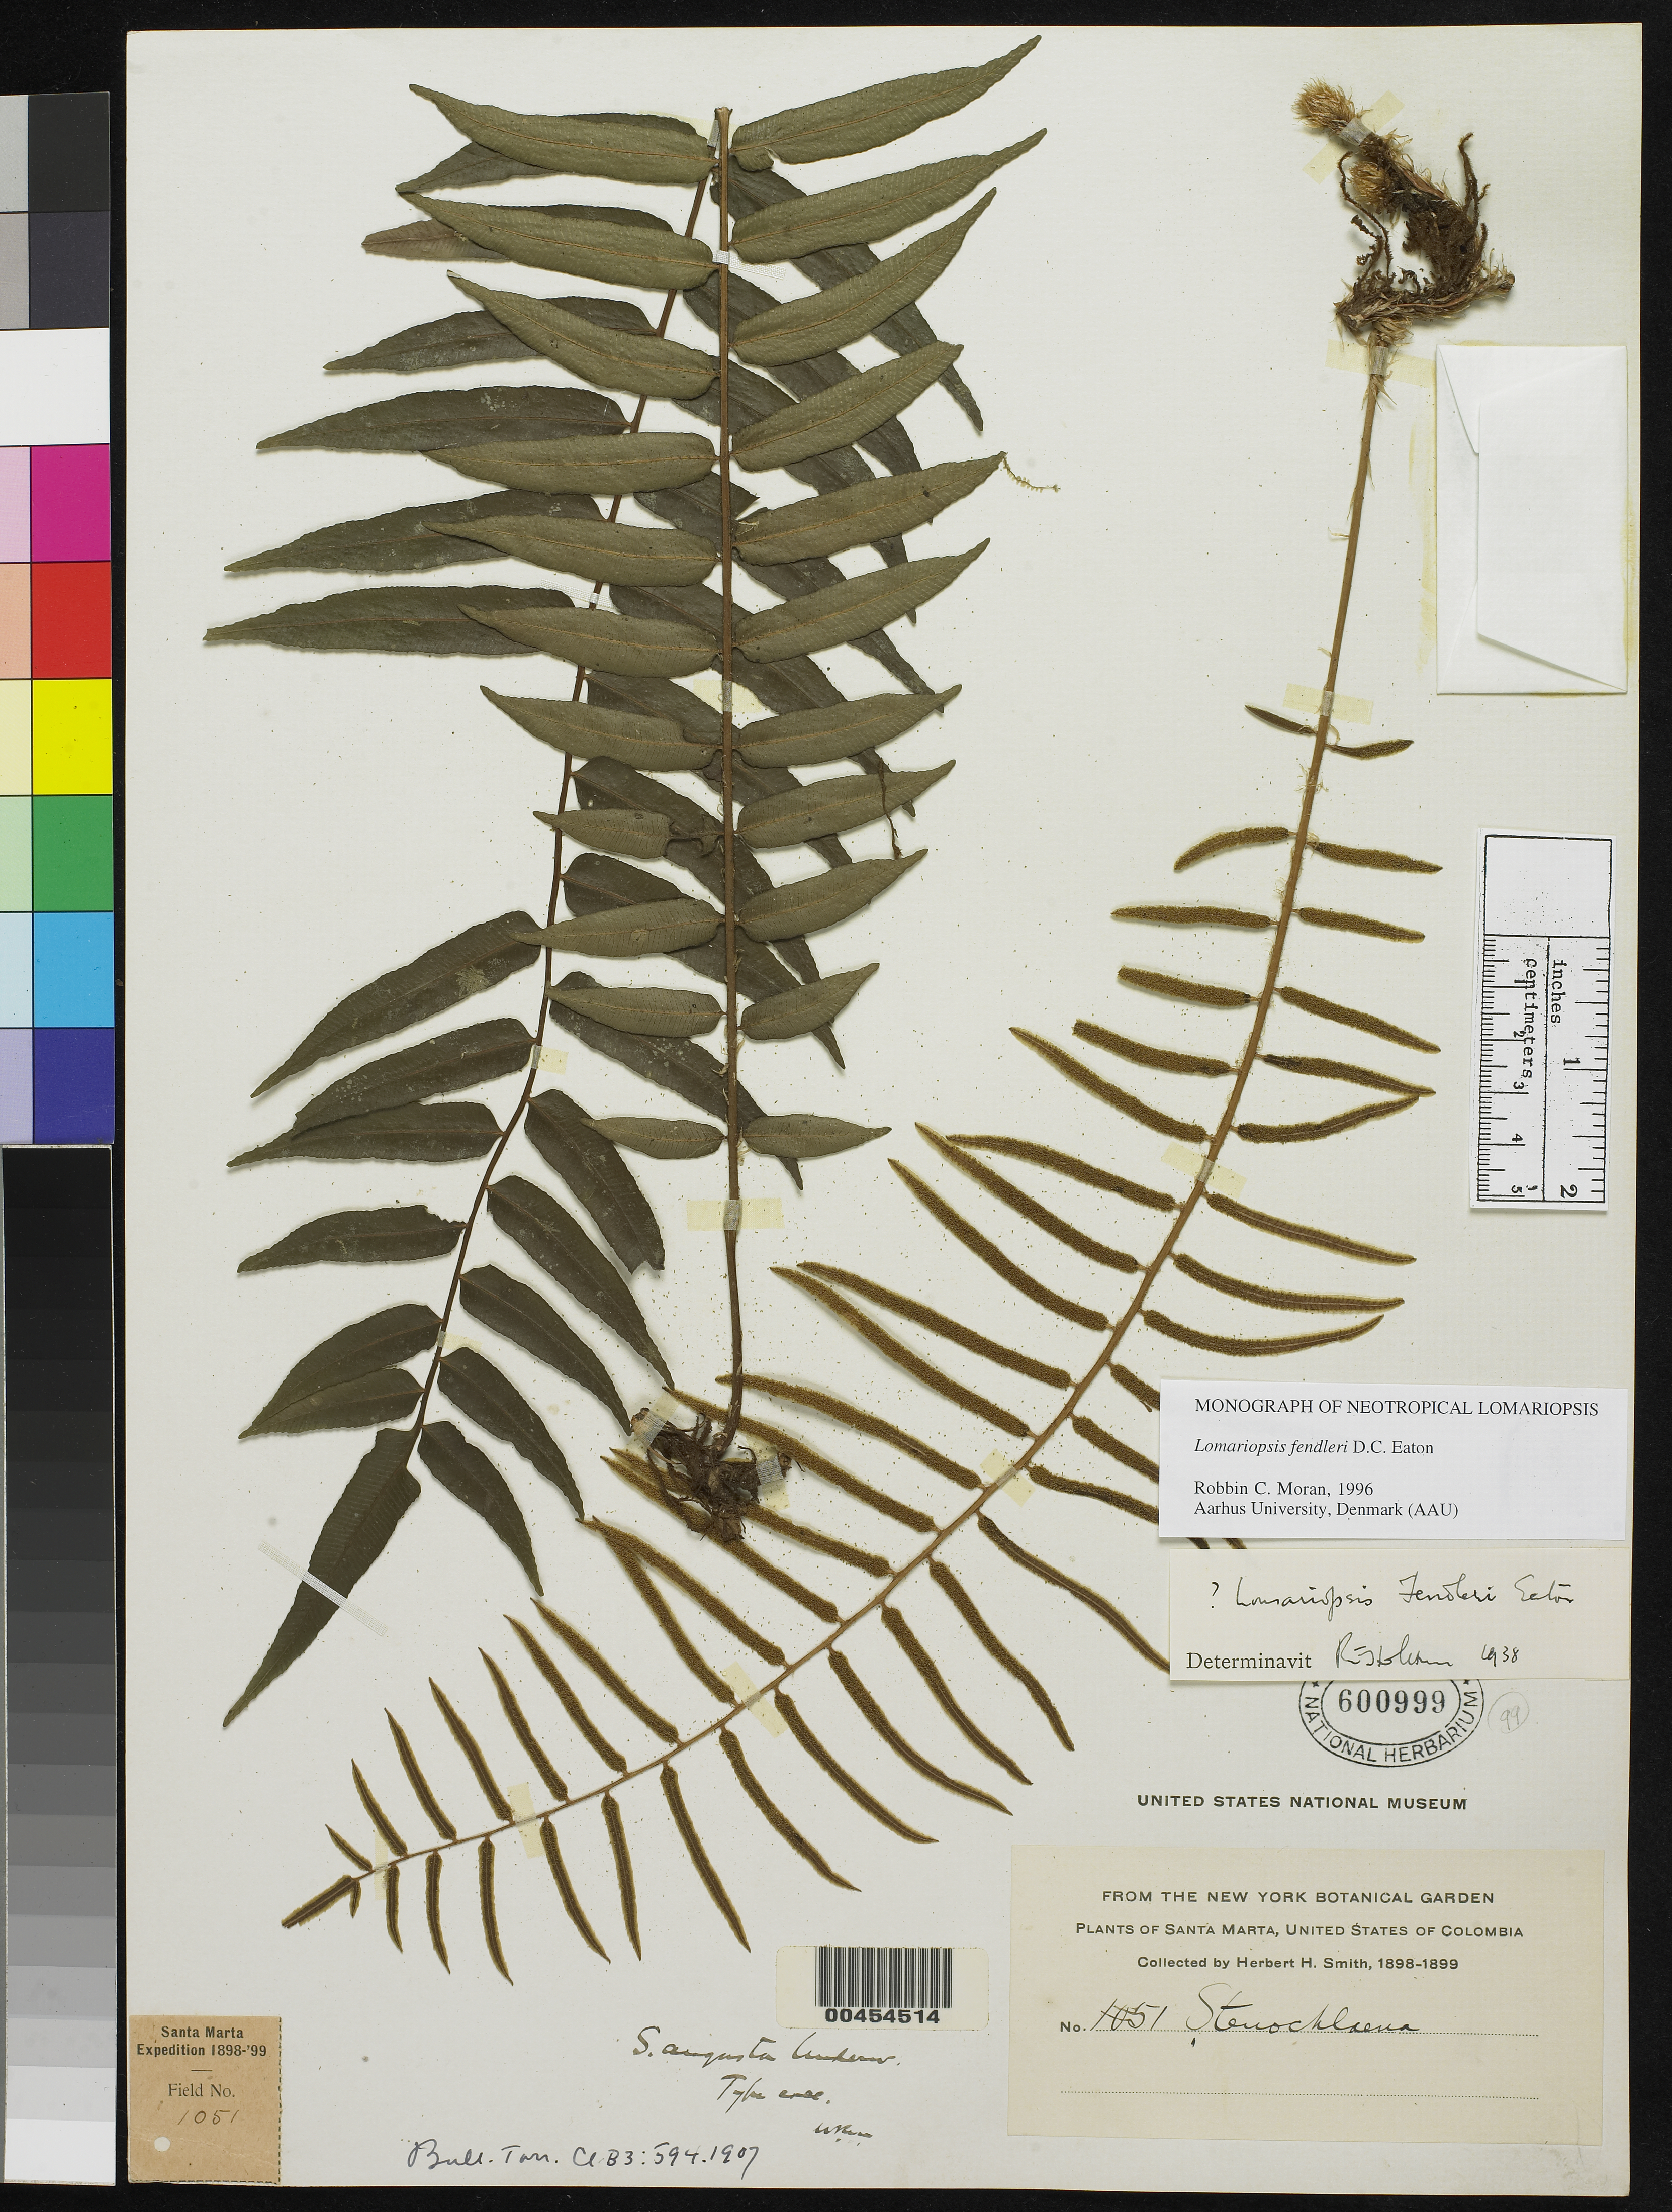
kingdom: Plantae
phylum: Tracheophyta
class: Polypodiopsida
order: Polypodiales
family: Blechnaceae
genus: Stenochlaena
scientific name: Stenochlaena angusta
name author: Underw.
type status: Type Collection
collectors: Herbert H. Smith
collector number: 1051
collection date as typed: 1898 to -- --- 1899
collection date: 1898/1899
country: Colombia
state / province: Magdalena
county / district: Santa Marta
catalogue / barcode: US 600999